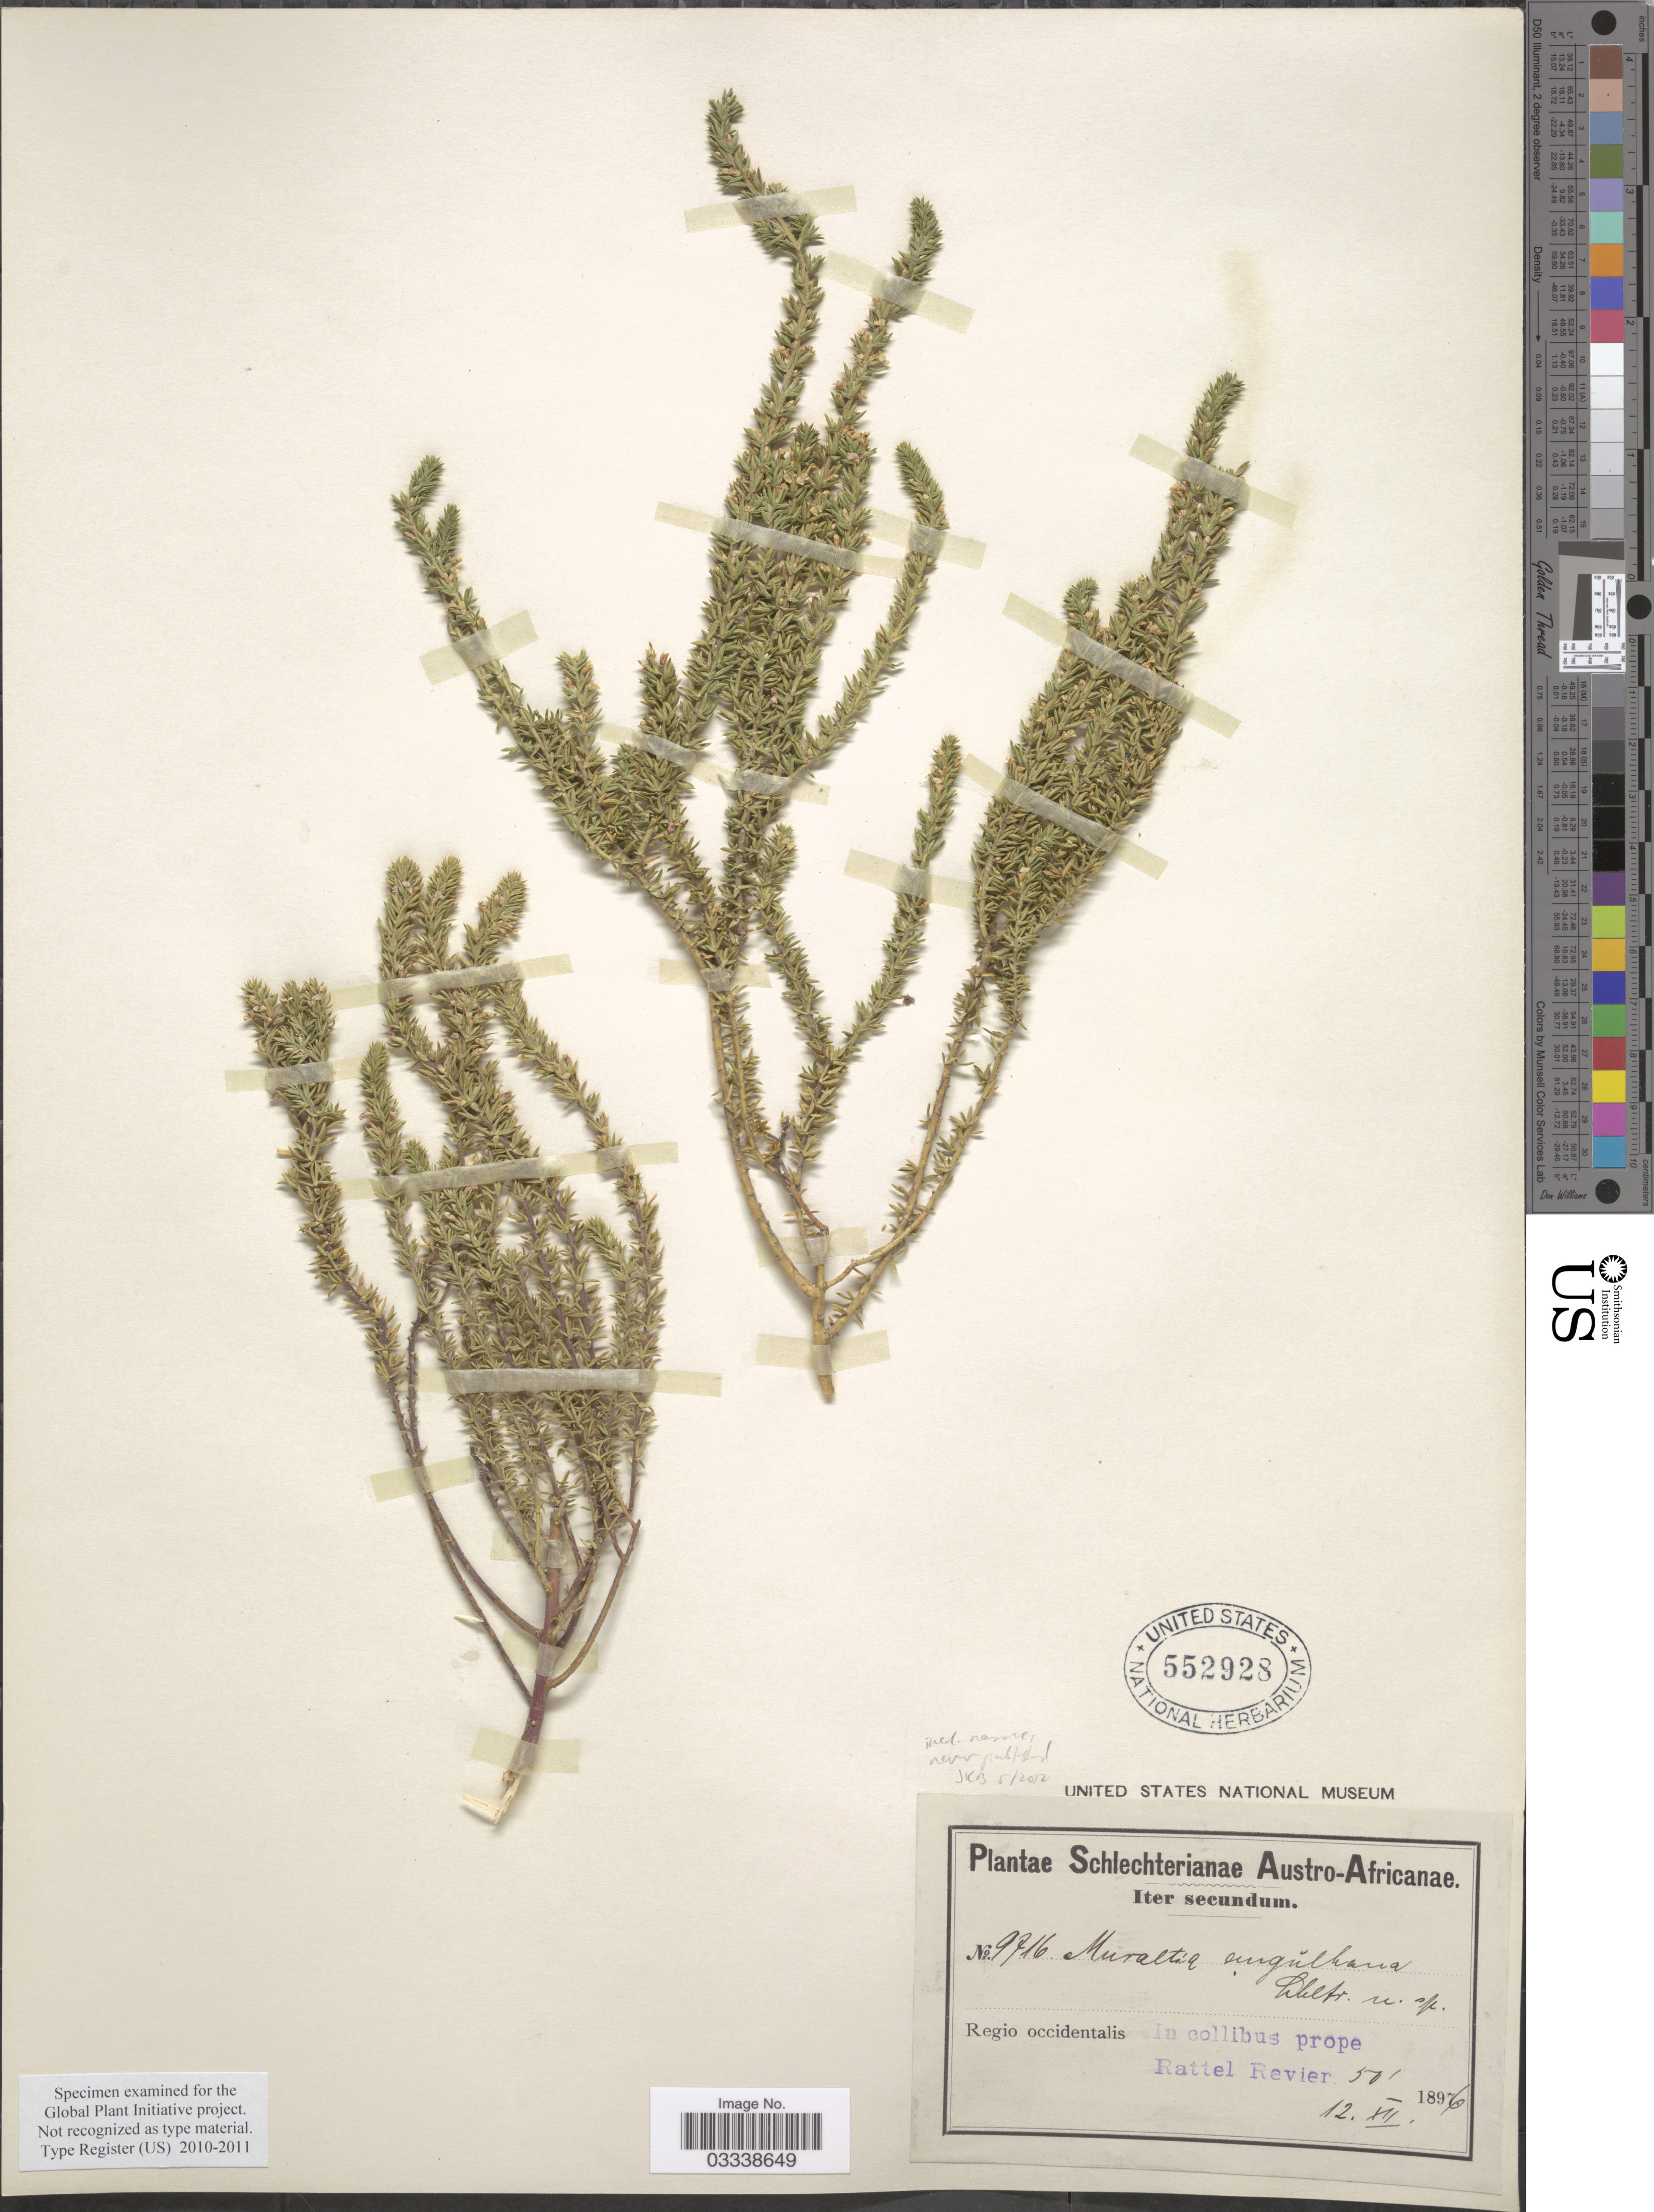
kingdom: Plantae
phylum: Tracheophyta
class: Magnoliopsida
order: Fabales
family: Polygalaceae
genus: Muraltia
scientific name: Muraltia sp.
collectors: Schlechter, --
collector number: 9716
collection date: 1896-12-12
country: South Africa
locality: Austro-Africanae, Regio occidentalis, In collibus prope Rattel Revier.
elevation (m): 15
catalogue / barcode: US 552928